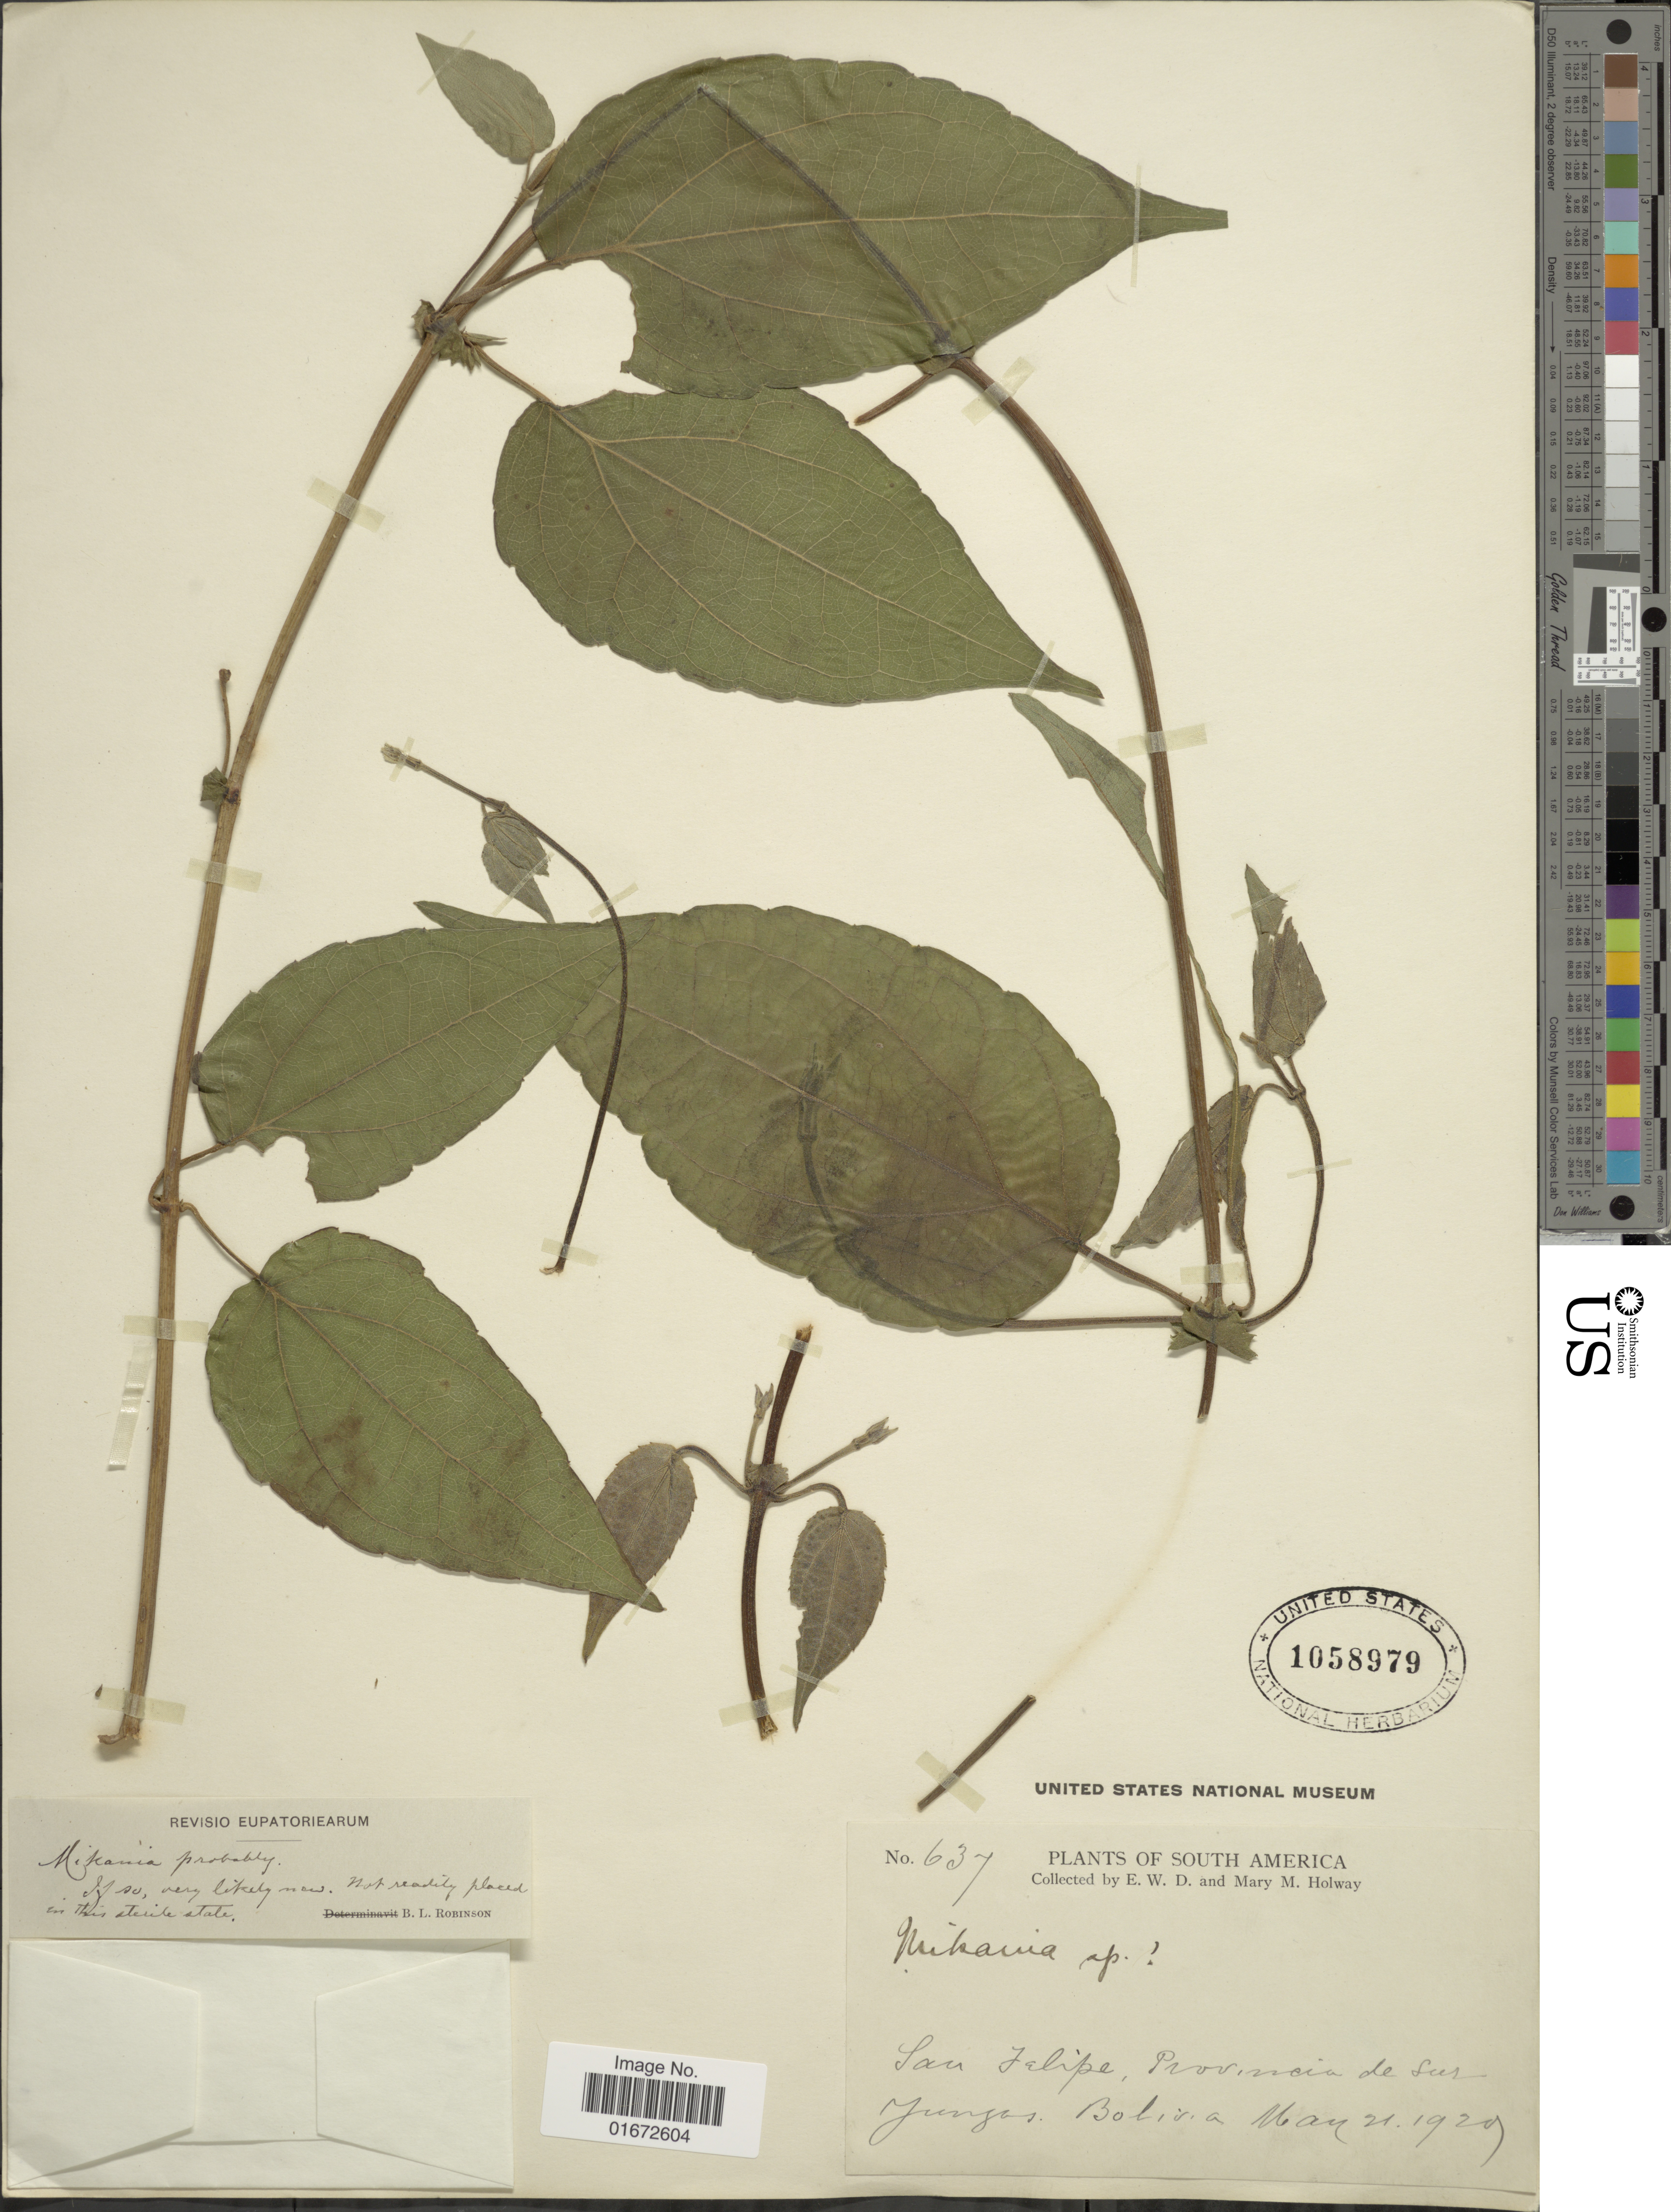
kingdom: Plantae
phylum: Tracheophyta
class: Magnoliopsida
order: Asterales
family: Asteraceae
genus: Mikania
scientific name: Mikania sp.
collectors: E. W. D. Holway & M. M. Holway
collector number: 637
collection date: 1929-05-21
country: Bolivia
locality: San Felipe, Provincia de Sur Yungas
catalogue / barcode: US 1058979